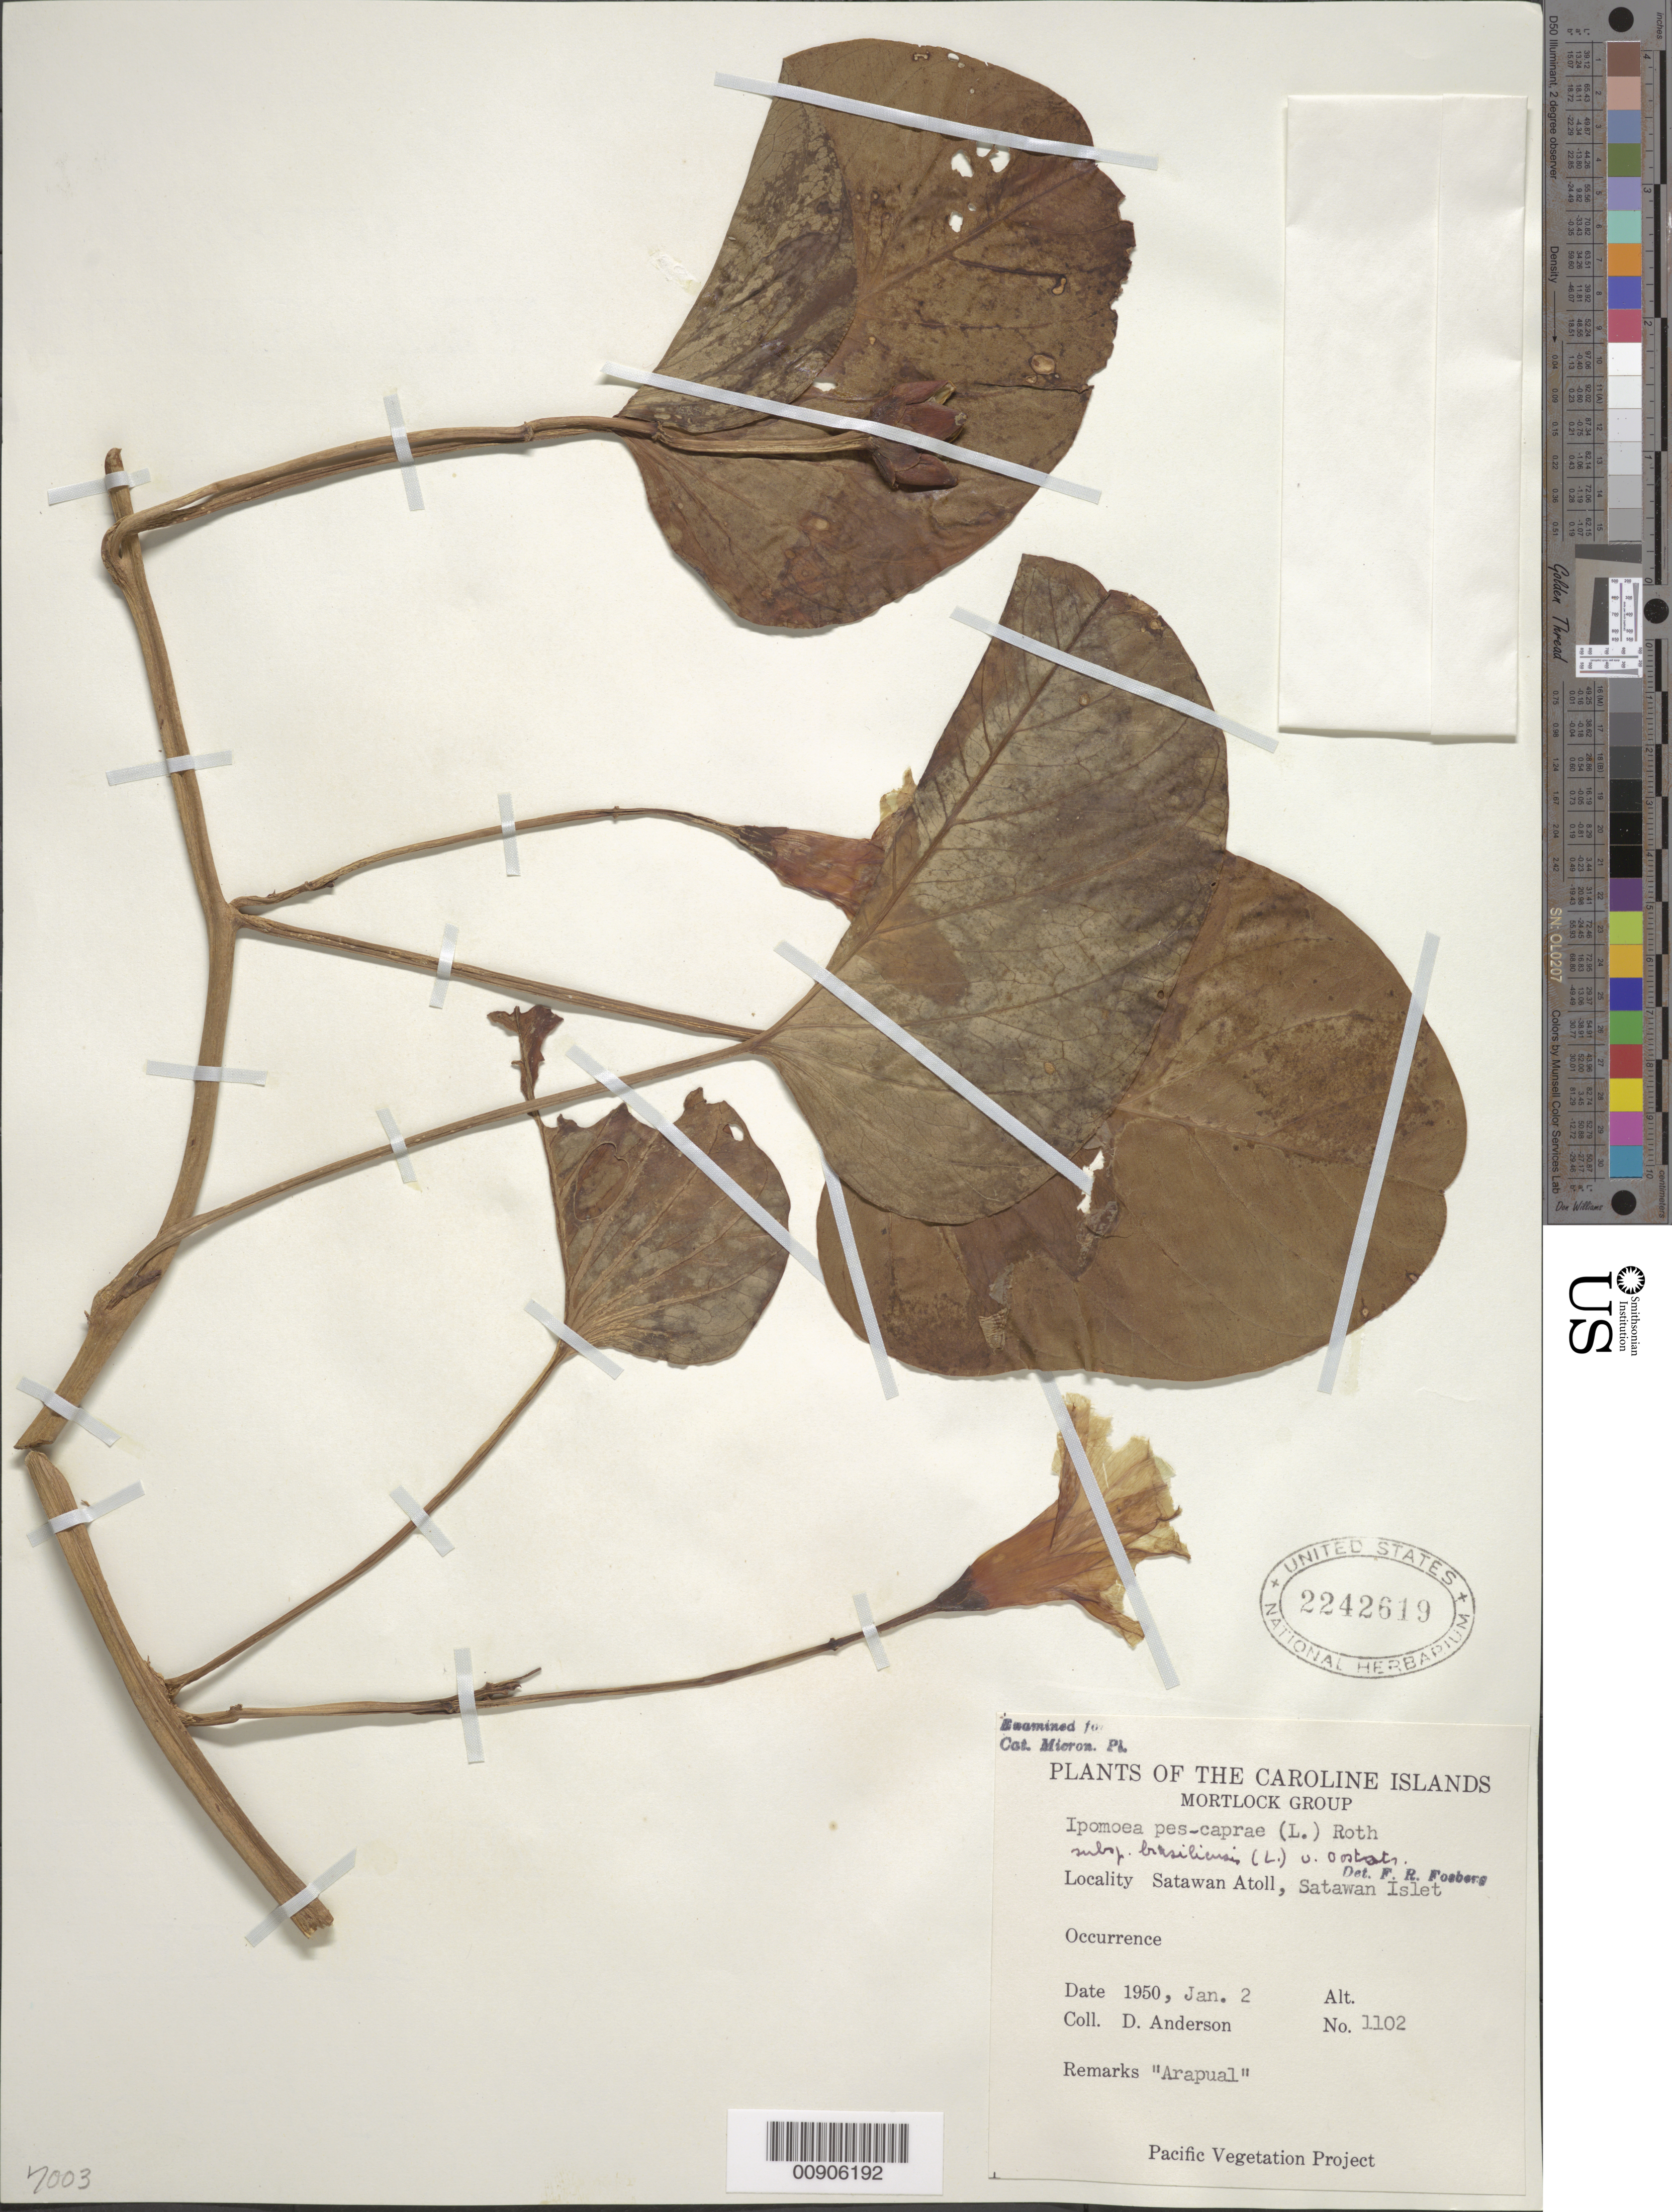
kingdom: Plantae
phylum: Tracheophyta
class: Magnoliopsida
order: Solanales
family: Convolvulaceae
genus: Ipomoea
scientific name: Ipomoea pes-caprae subsp. brasiliensis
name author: (L.) Ooststr.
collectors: D. Anderson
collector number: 1102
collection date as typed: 02 Jan 1950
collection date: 1950-01-02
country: Micronesia, Federated States of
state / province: Truk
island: Satawan Atoll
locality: Satawan Islet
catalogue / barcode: US 2242619